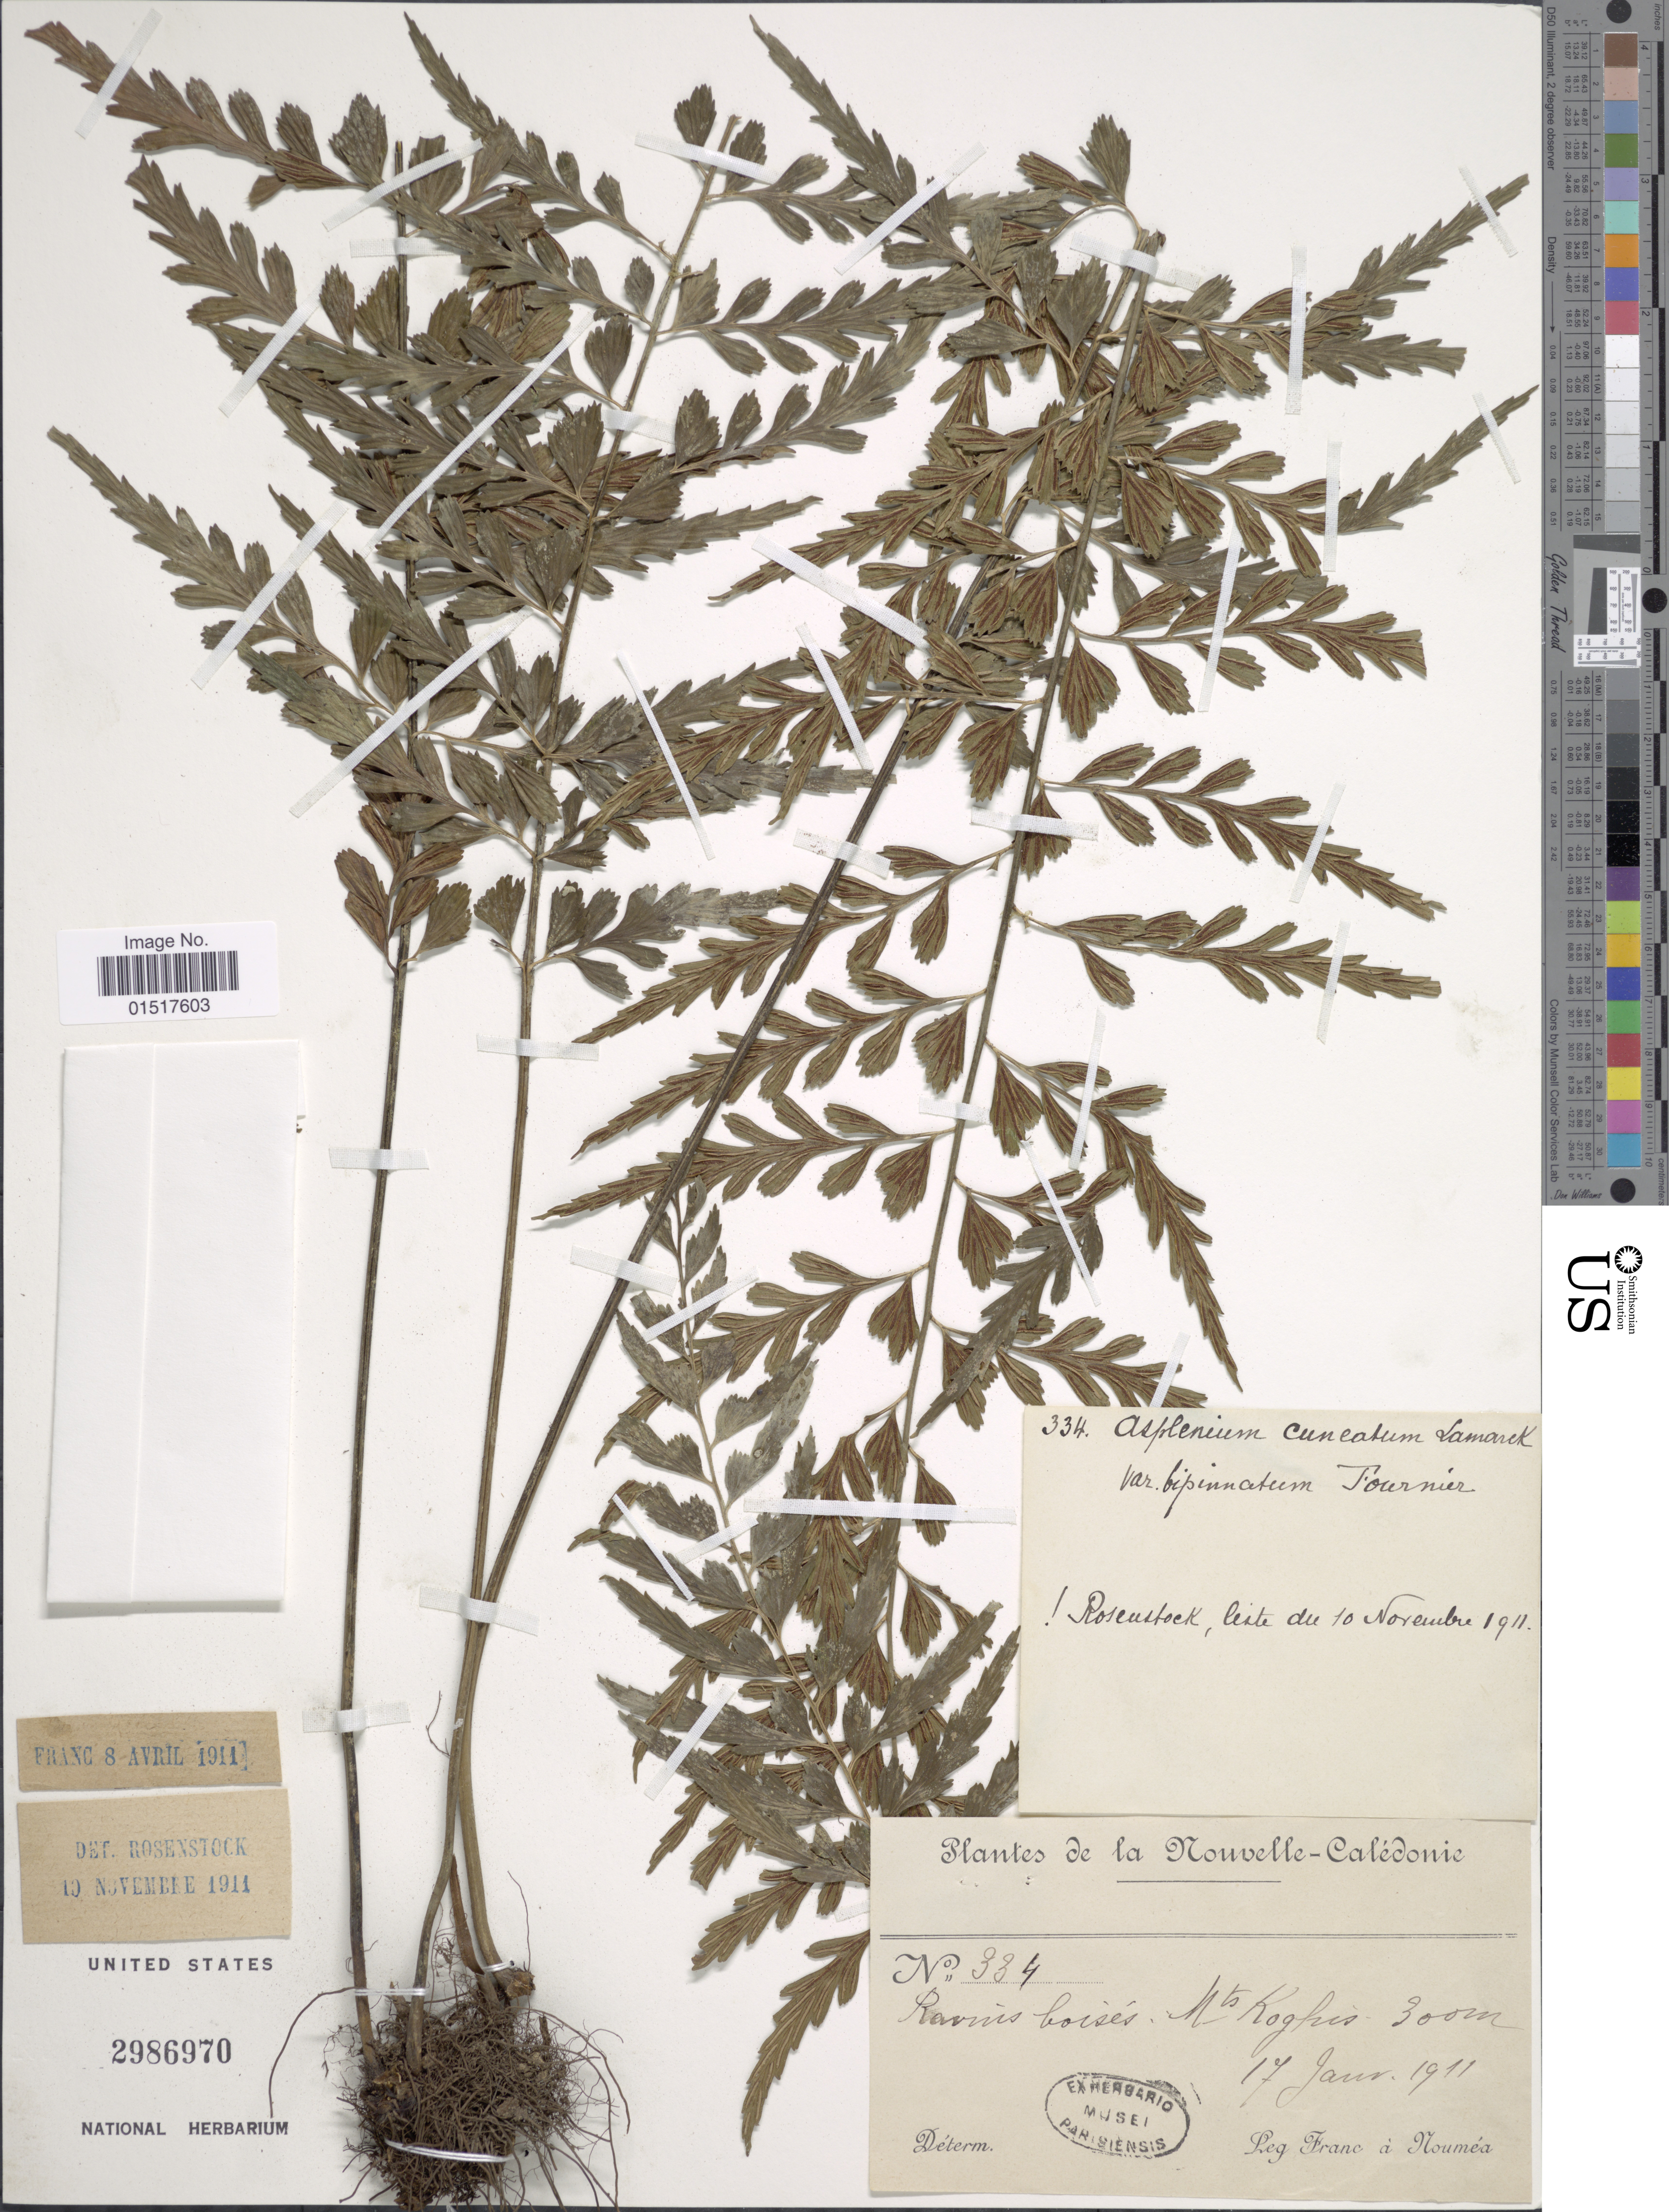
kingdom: Plantae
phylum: Tracheophyta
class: Polypodiopsida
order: Polypodiales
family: Aspleniaceae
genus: Asplenium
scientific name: Asplenium cuneatum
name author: Lam.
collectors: Franc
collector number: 334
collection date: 1911-01-17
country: New Caledonia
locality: Ravins boisés Mts. Koghis.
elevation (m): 300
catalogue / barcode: US 2986970